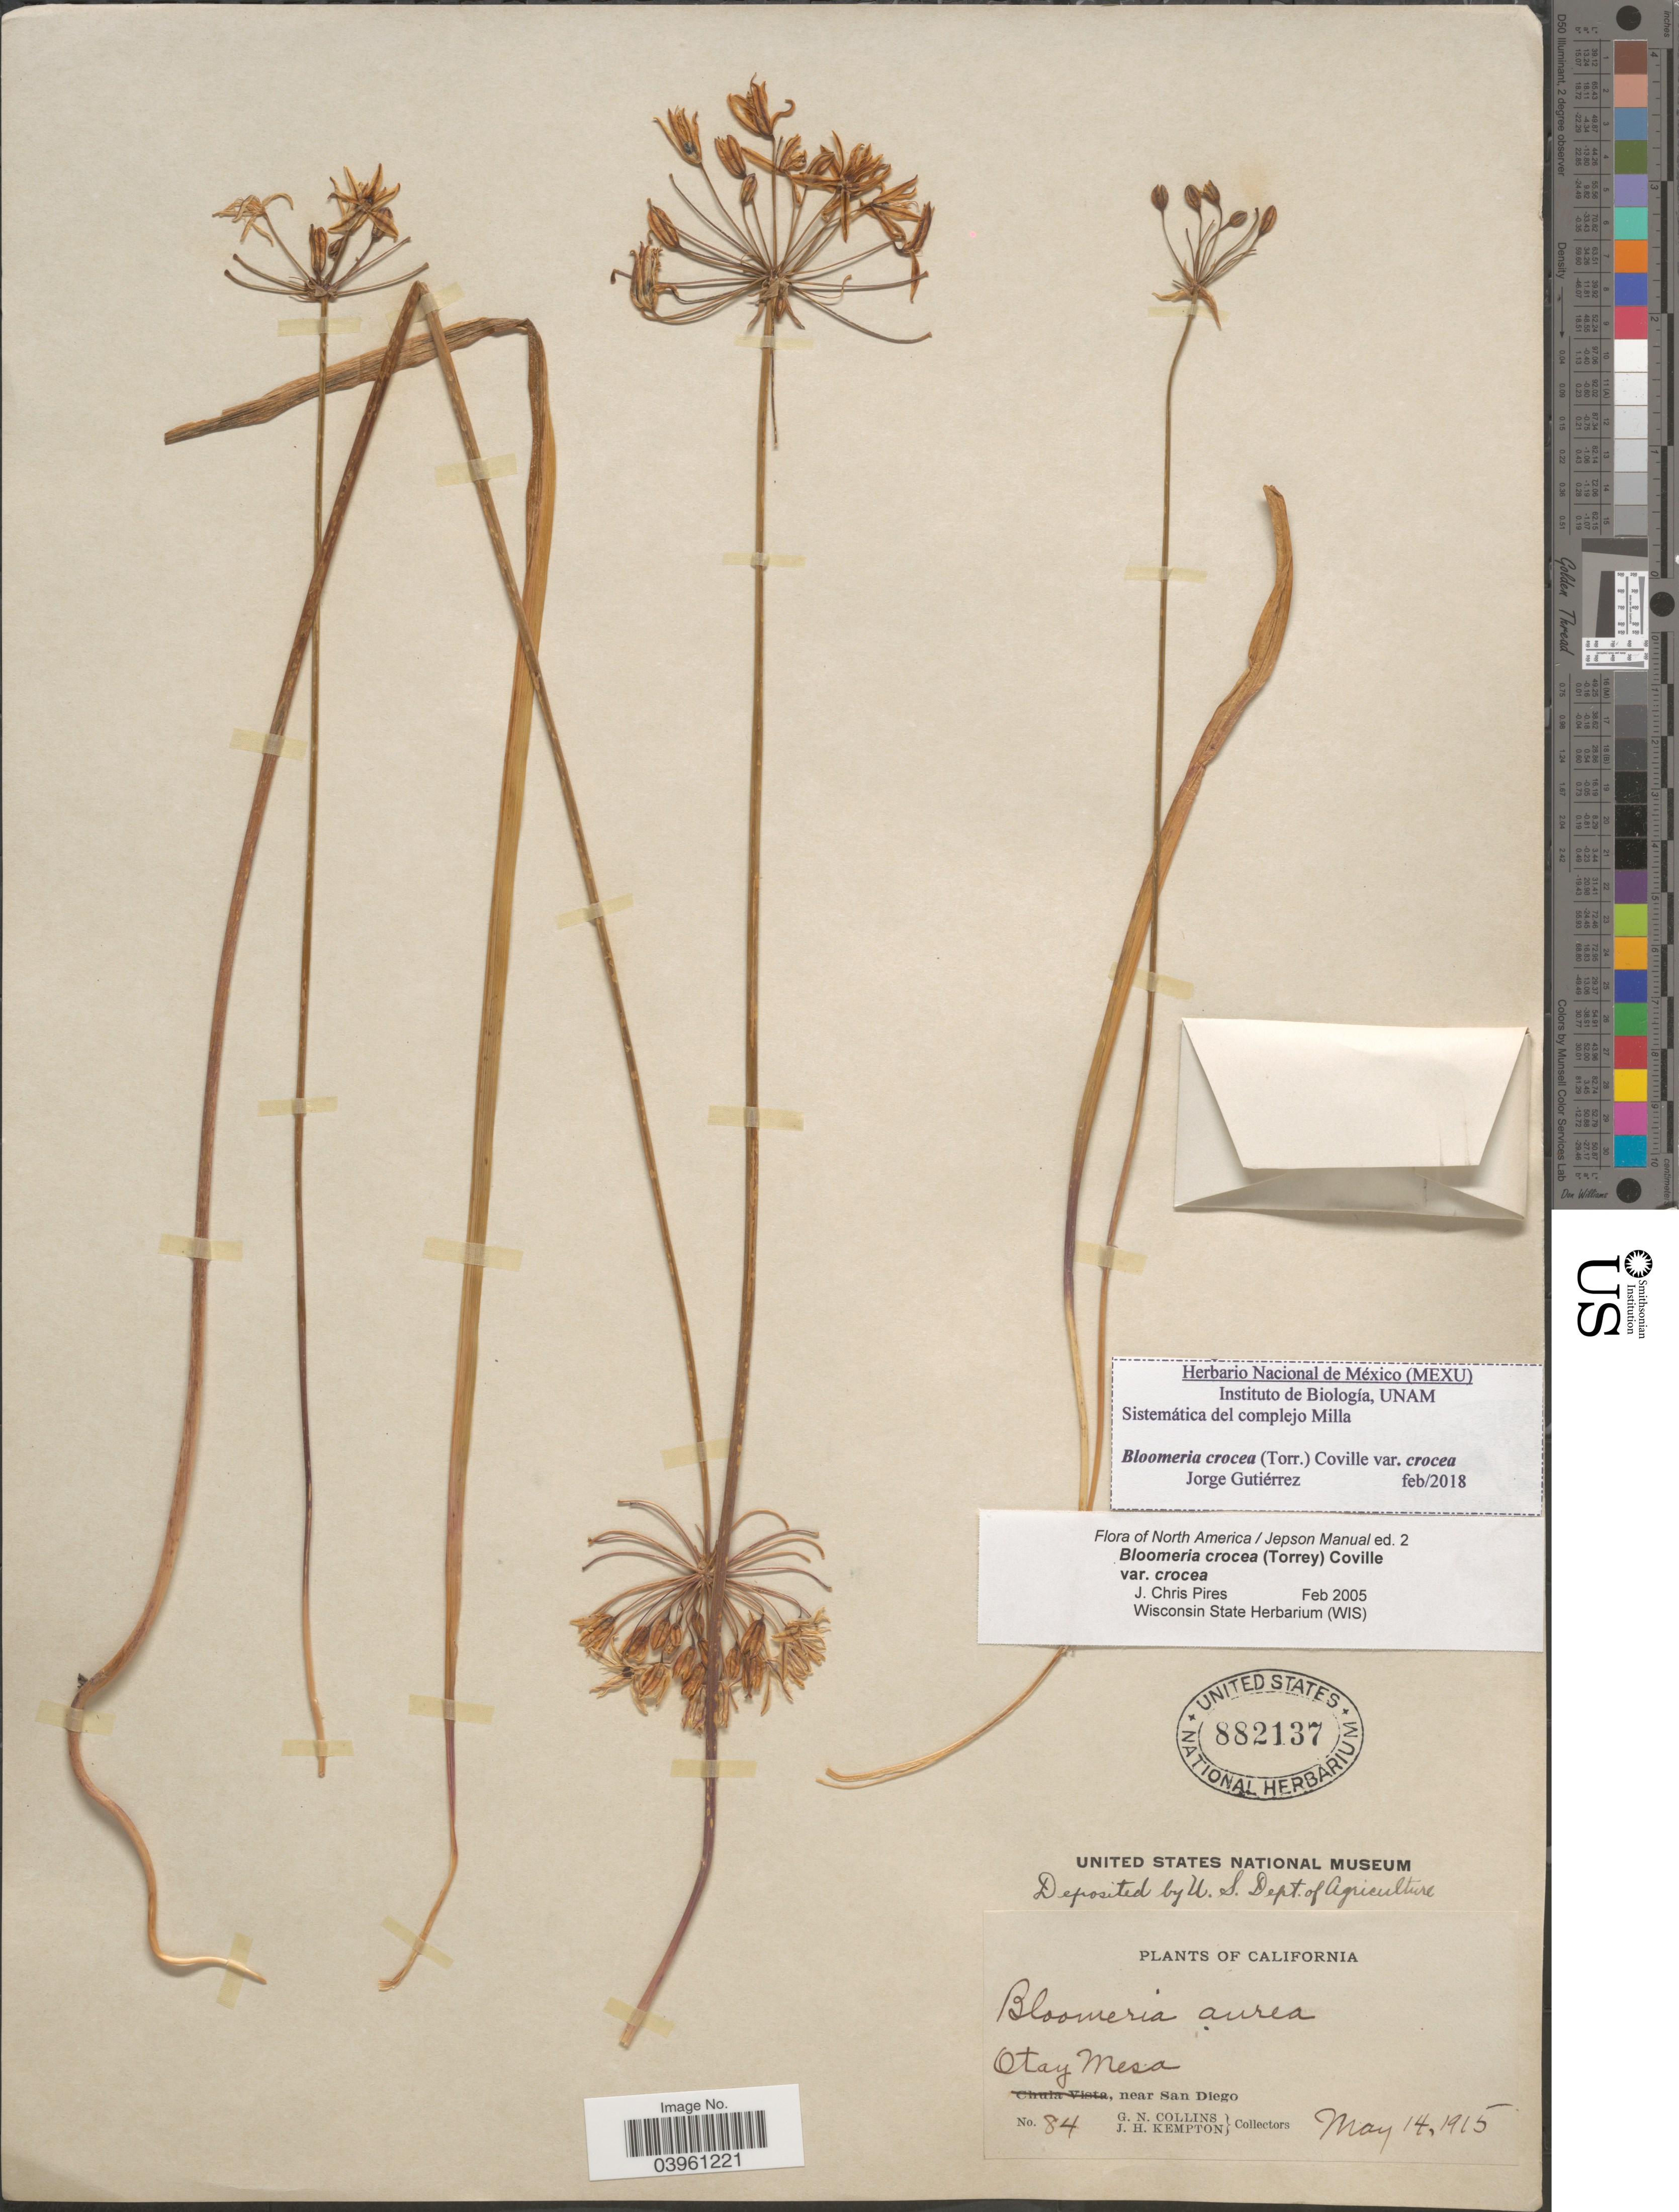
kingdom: Plantae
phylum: Tracheophyta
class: Liliopsida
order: Asparagales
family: Asparagaceae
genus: Bloomeria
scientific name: Bloomeria crocea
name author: (Torr.) Coville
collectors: G. Collins & J. H. Kempton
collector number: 84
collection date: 1915-05-14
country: United States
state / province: California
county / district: San Diego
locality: Otay Mesa, near San Diego.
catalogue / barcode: US 882137